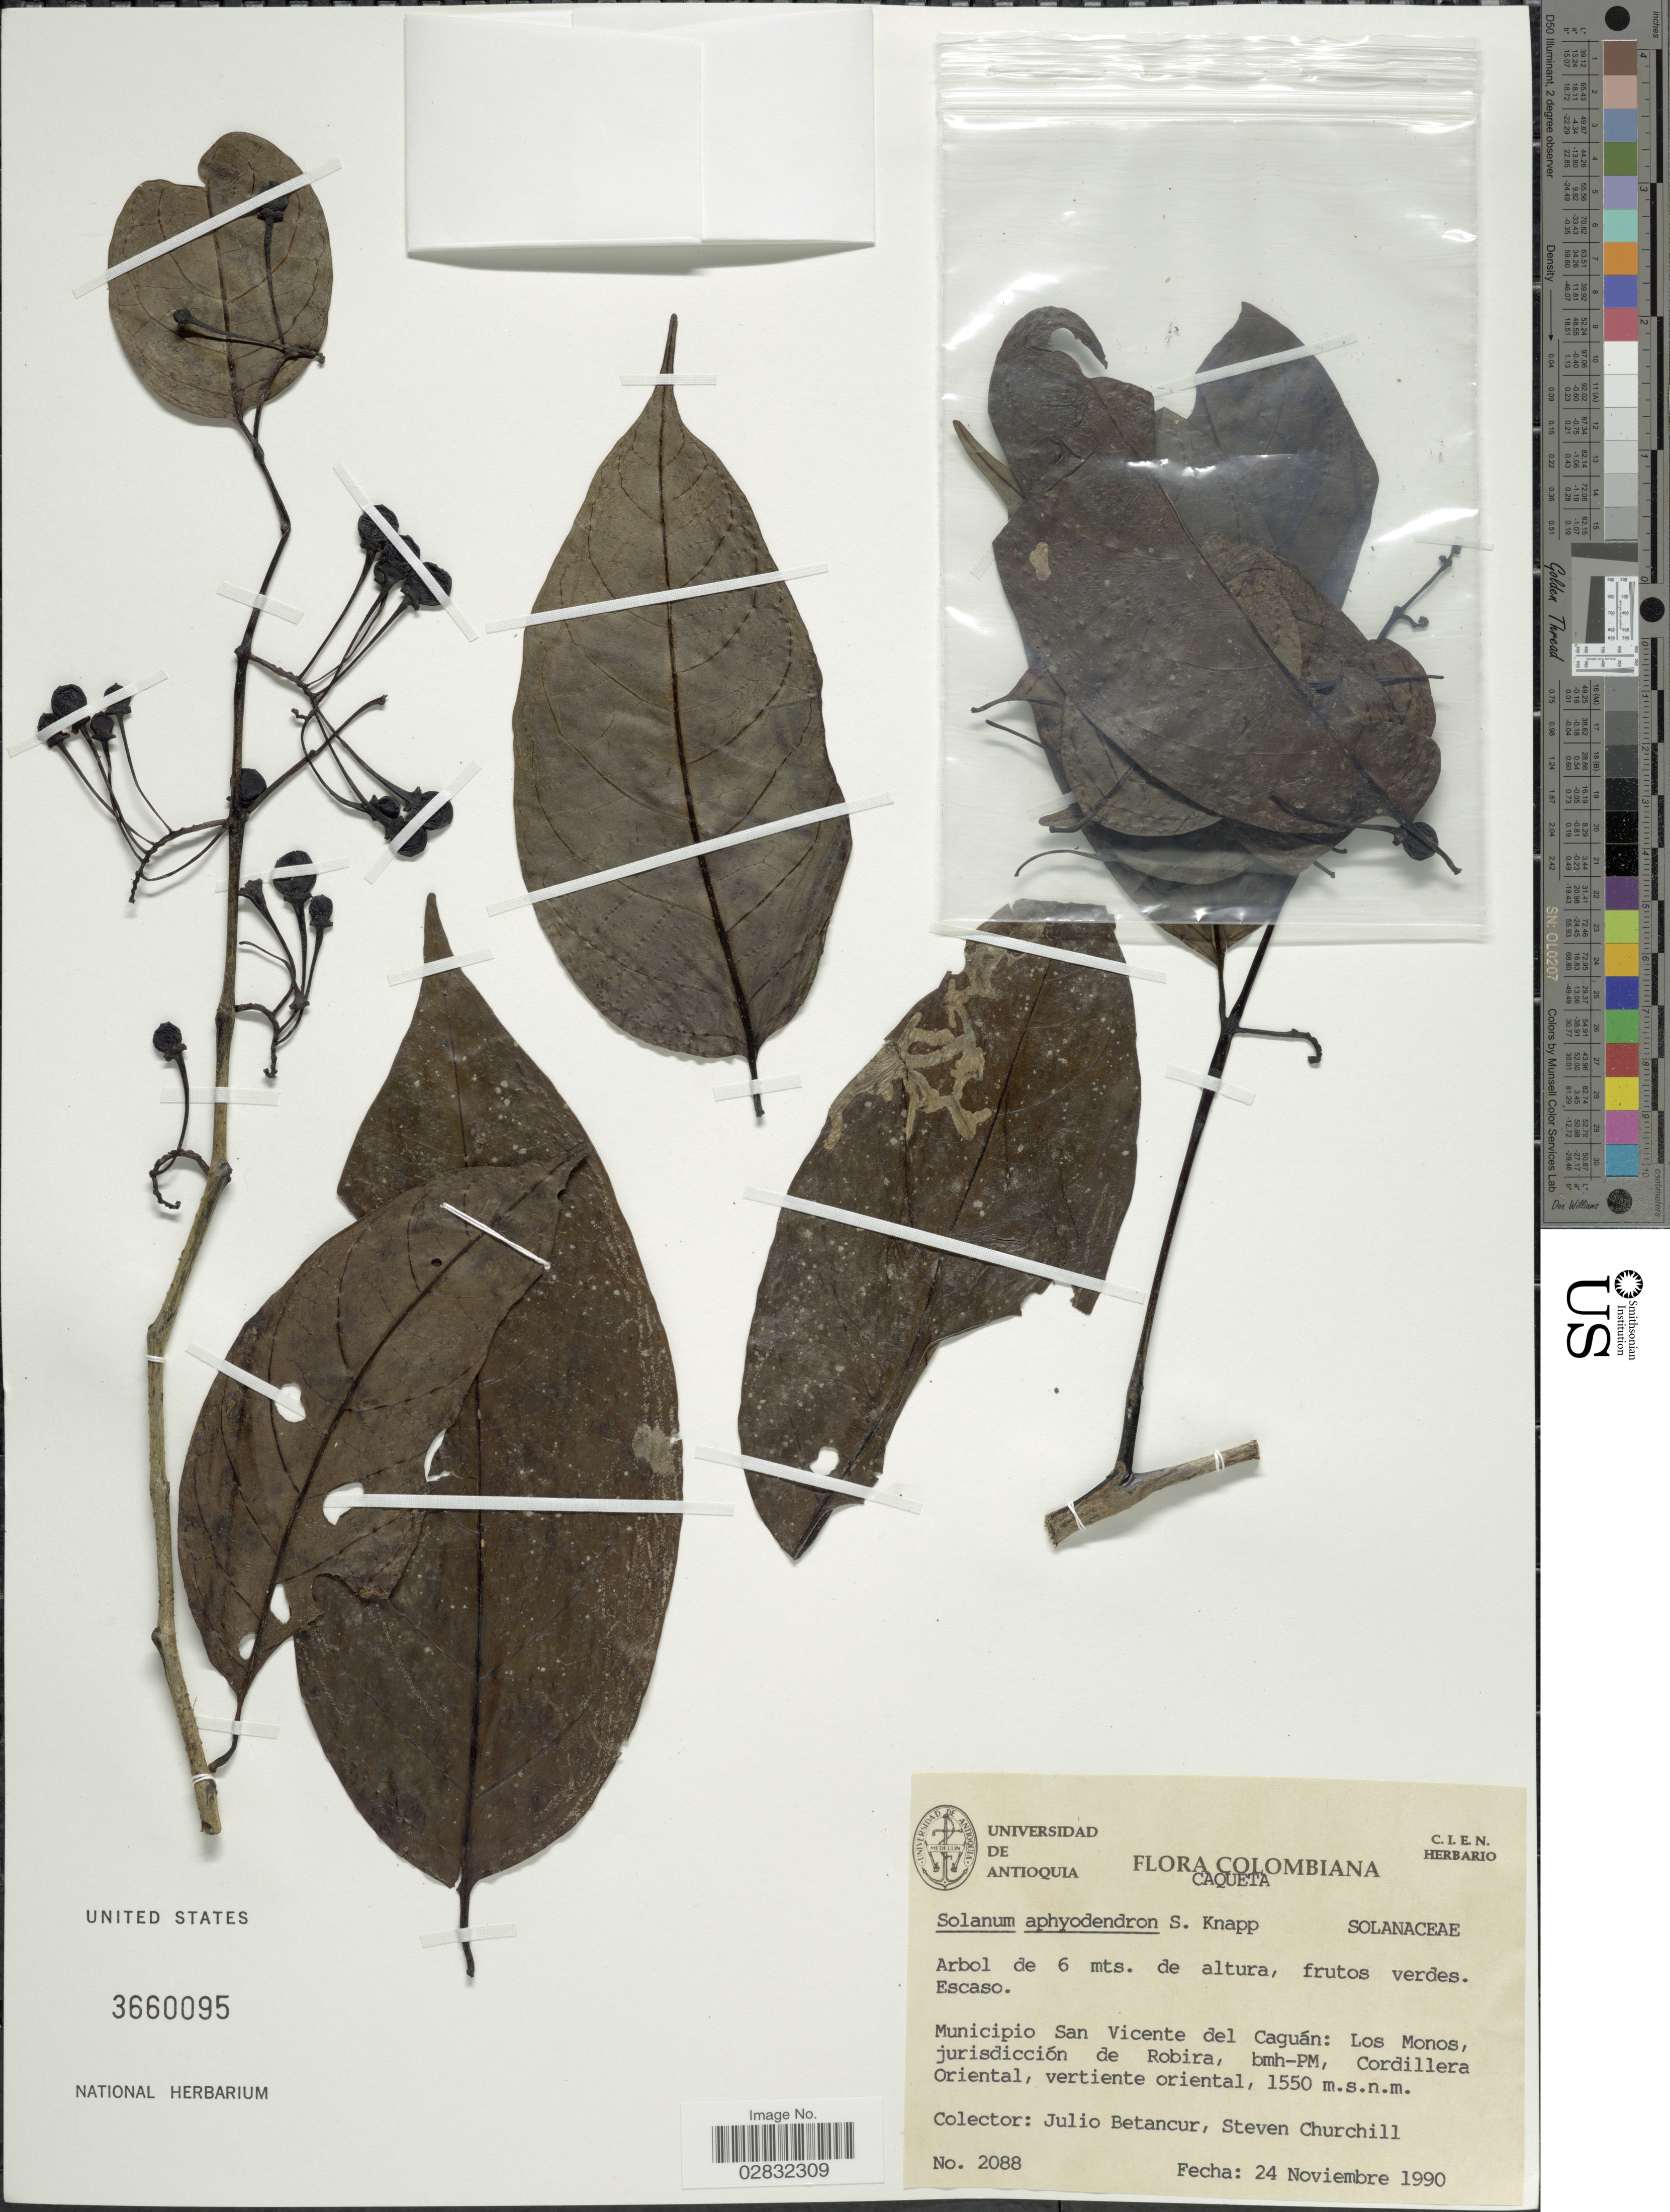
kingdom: Plantae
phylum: Tracheophyta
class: Magnoliopsida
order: Solanales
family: Solanaceae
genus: Solanum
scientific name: Solanum aphyodendron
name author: S. Knapp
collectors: J. Betancur & S. Churchill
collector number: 2088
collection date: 1990-11-24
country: Colombia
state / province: Caquetá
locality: Municipio San Vicente del Caguán: Los Monos, jurisdicción de Robira, bmh-PM, Cordillera Oriental, vertiente oriental.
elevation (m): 1550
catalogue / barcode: US 3660095